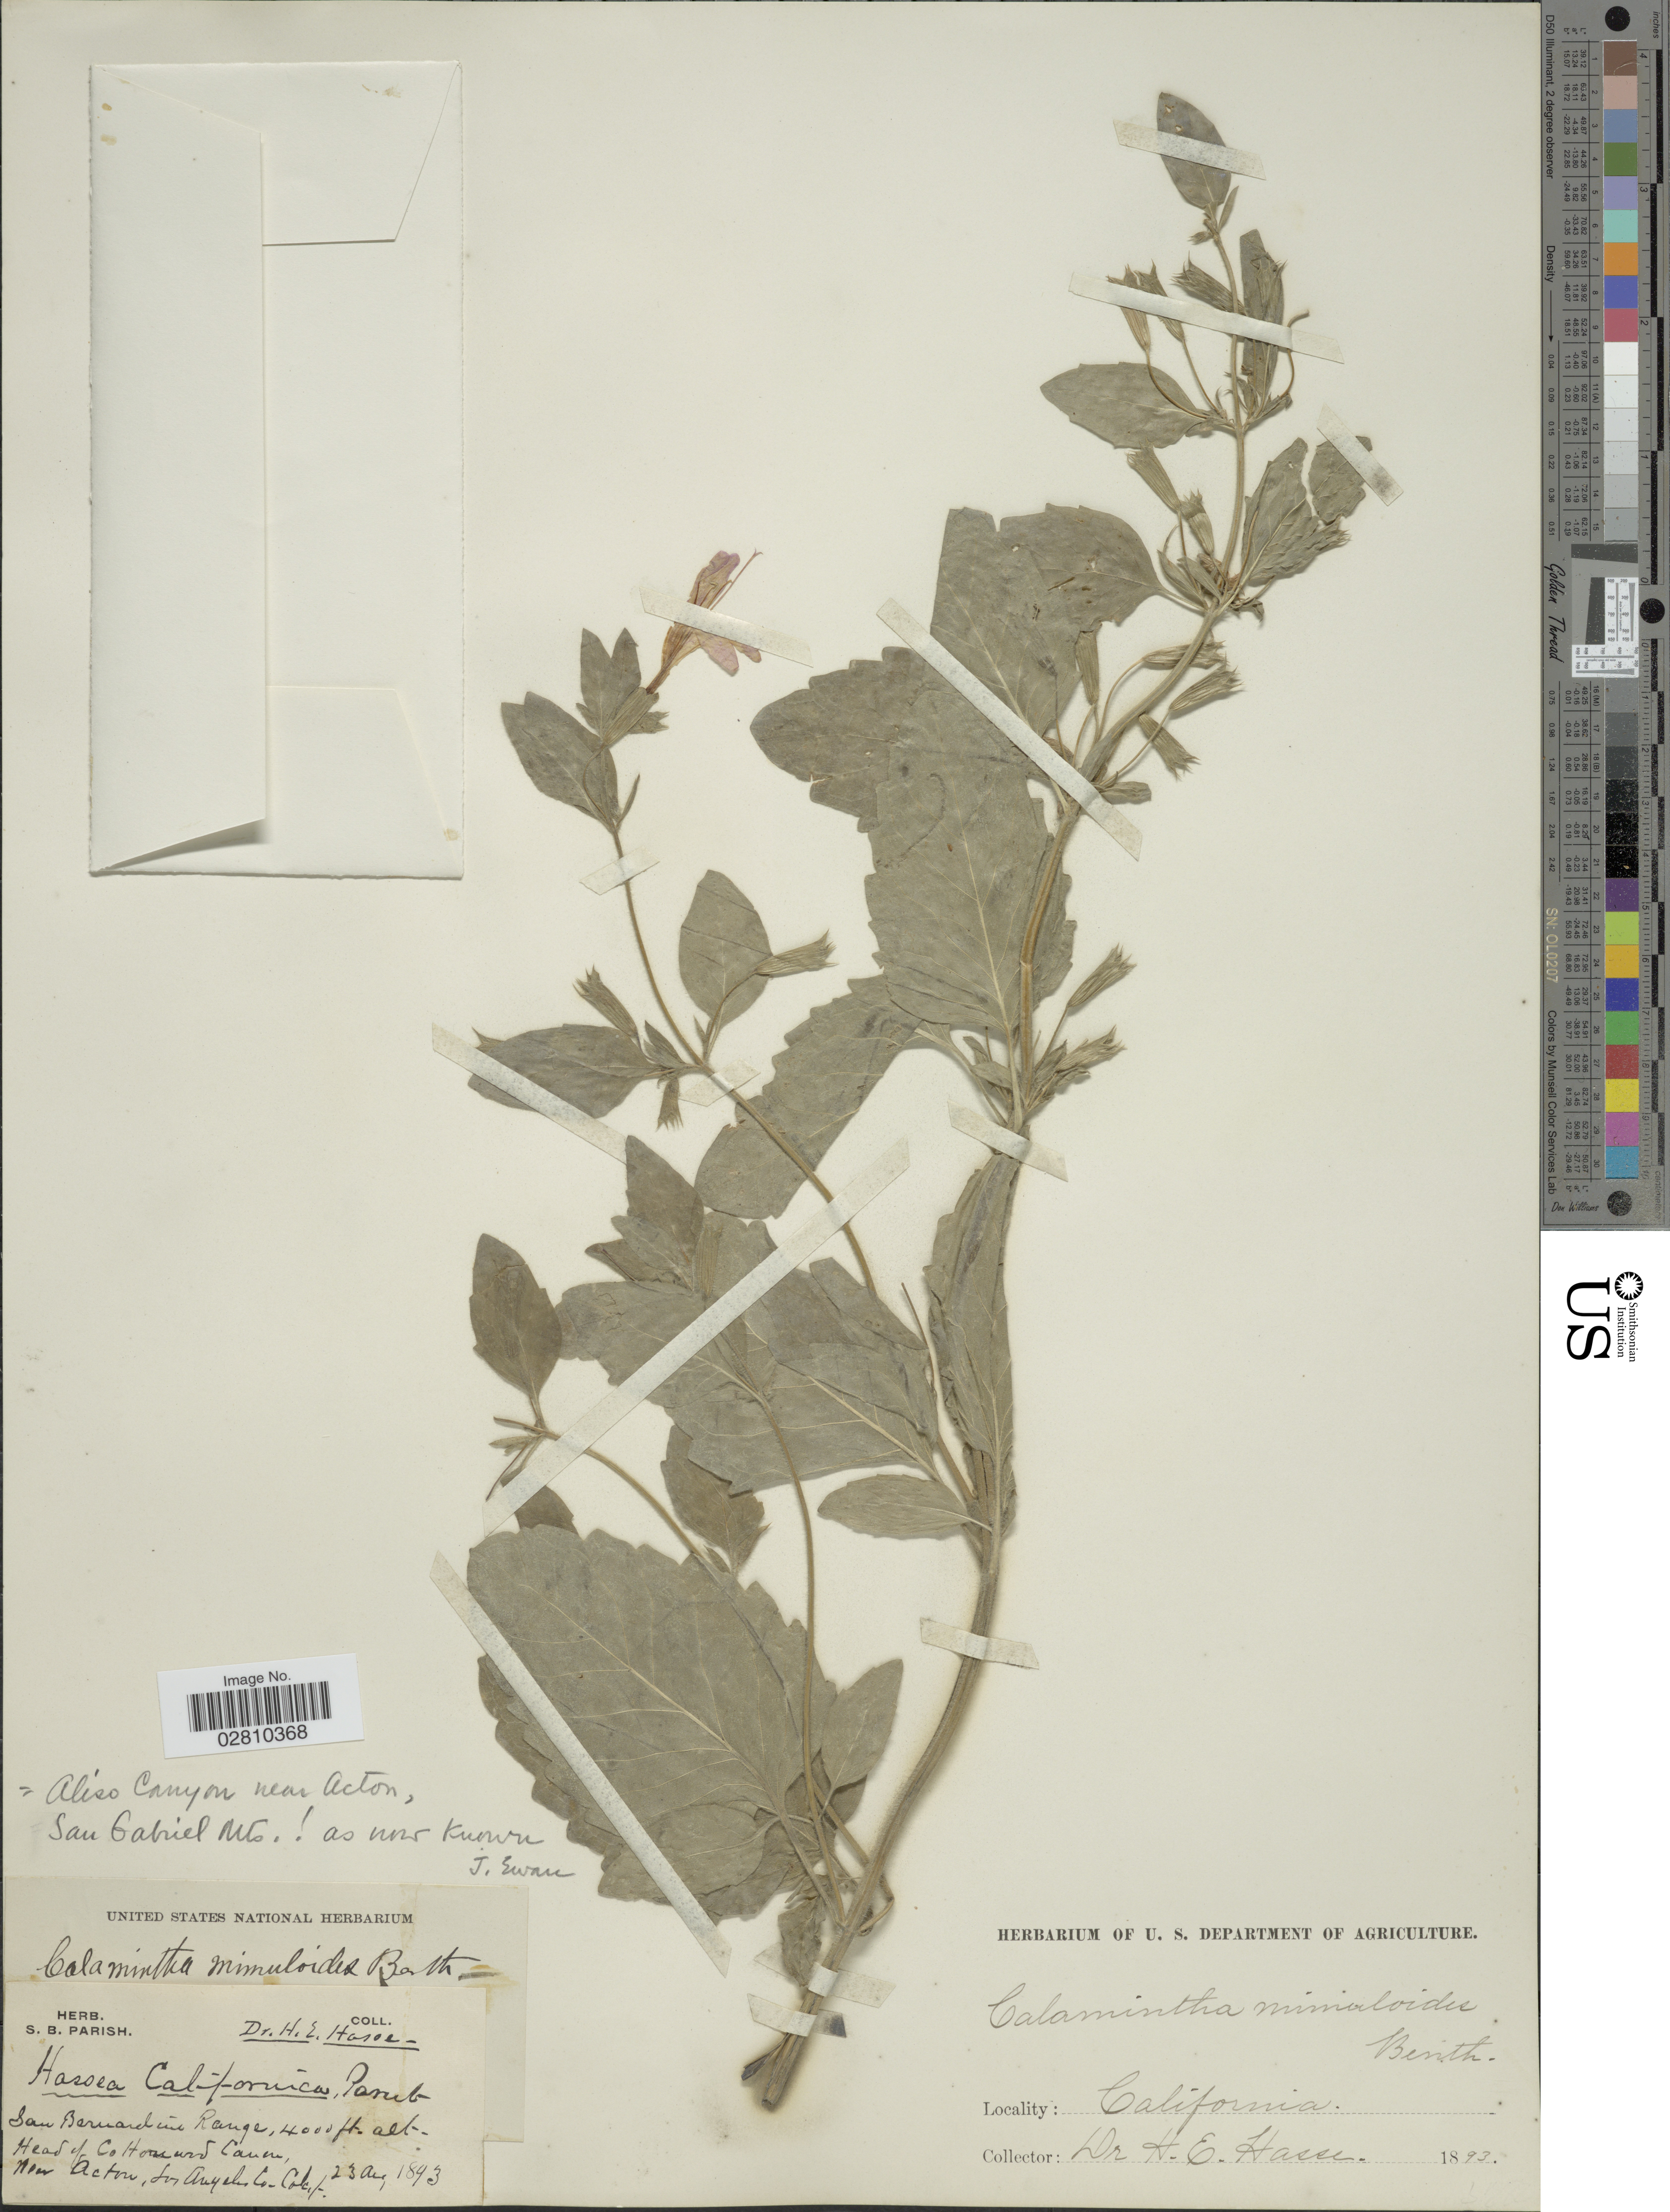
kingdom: Plantae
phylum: Tracheophyta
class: Magnoliopsida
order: Lamiales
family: Lamiaceae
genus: Clinopodium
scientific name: Clinopodium mimuloides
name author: (Benth.) Kuntze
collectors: H. E. Hasse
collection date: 1893-08-23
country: United States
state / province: California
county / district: Los Angeles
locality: San Bernardino Range. Head of Co Howard Canon. Near Acton, Los Angeles Co., Calif. Aliso Canon, near Acton, Los Angeles Co.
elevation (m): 1219